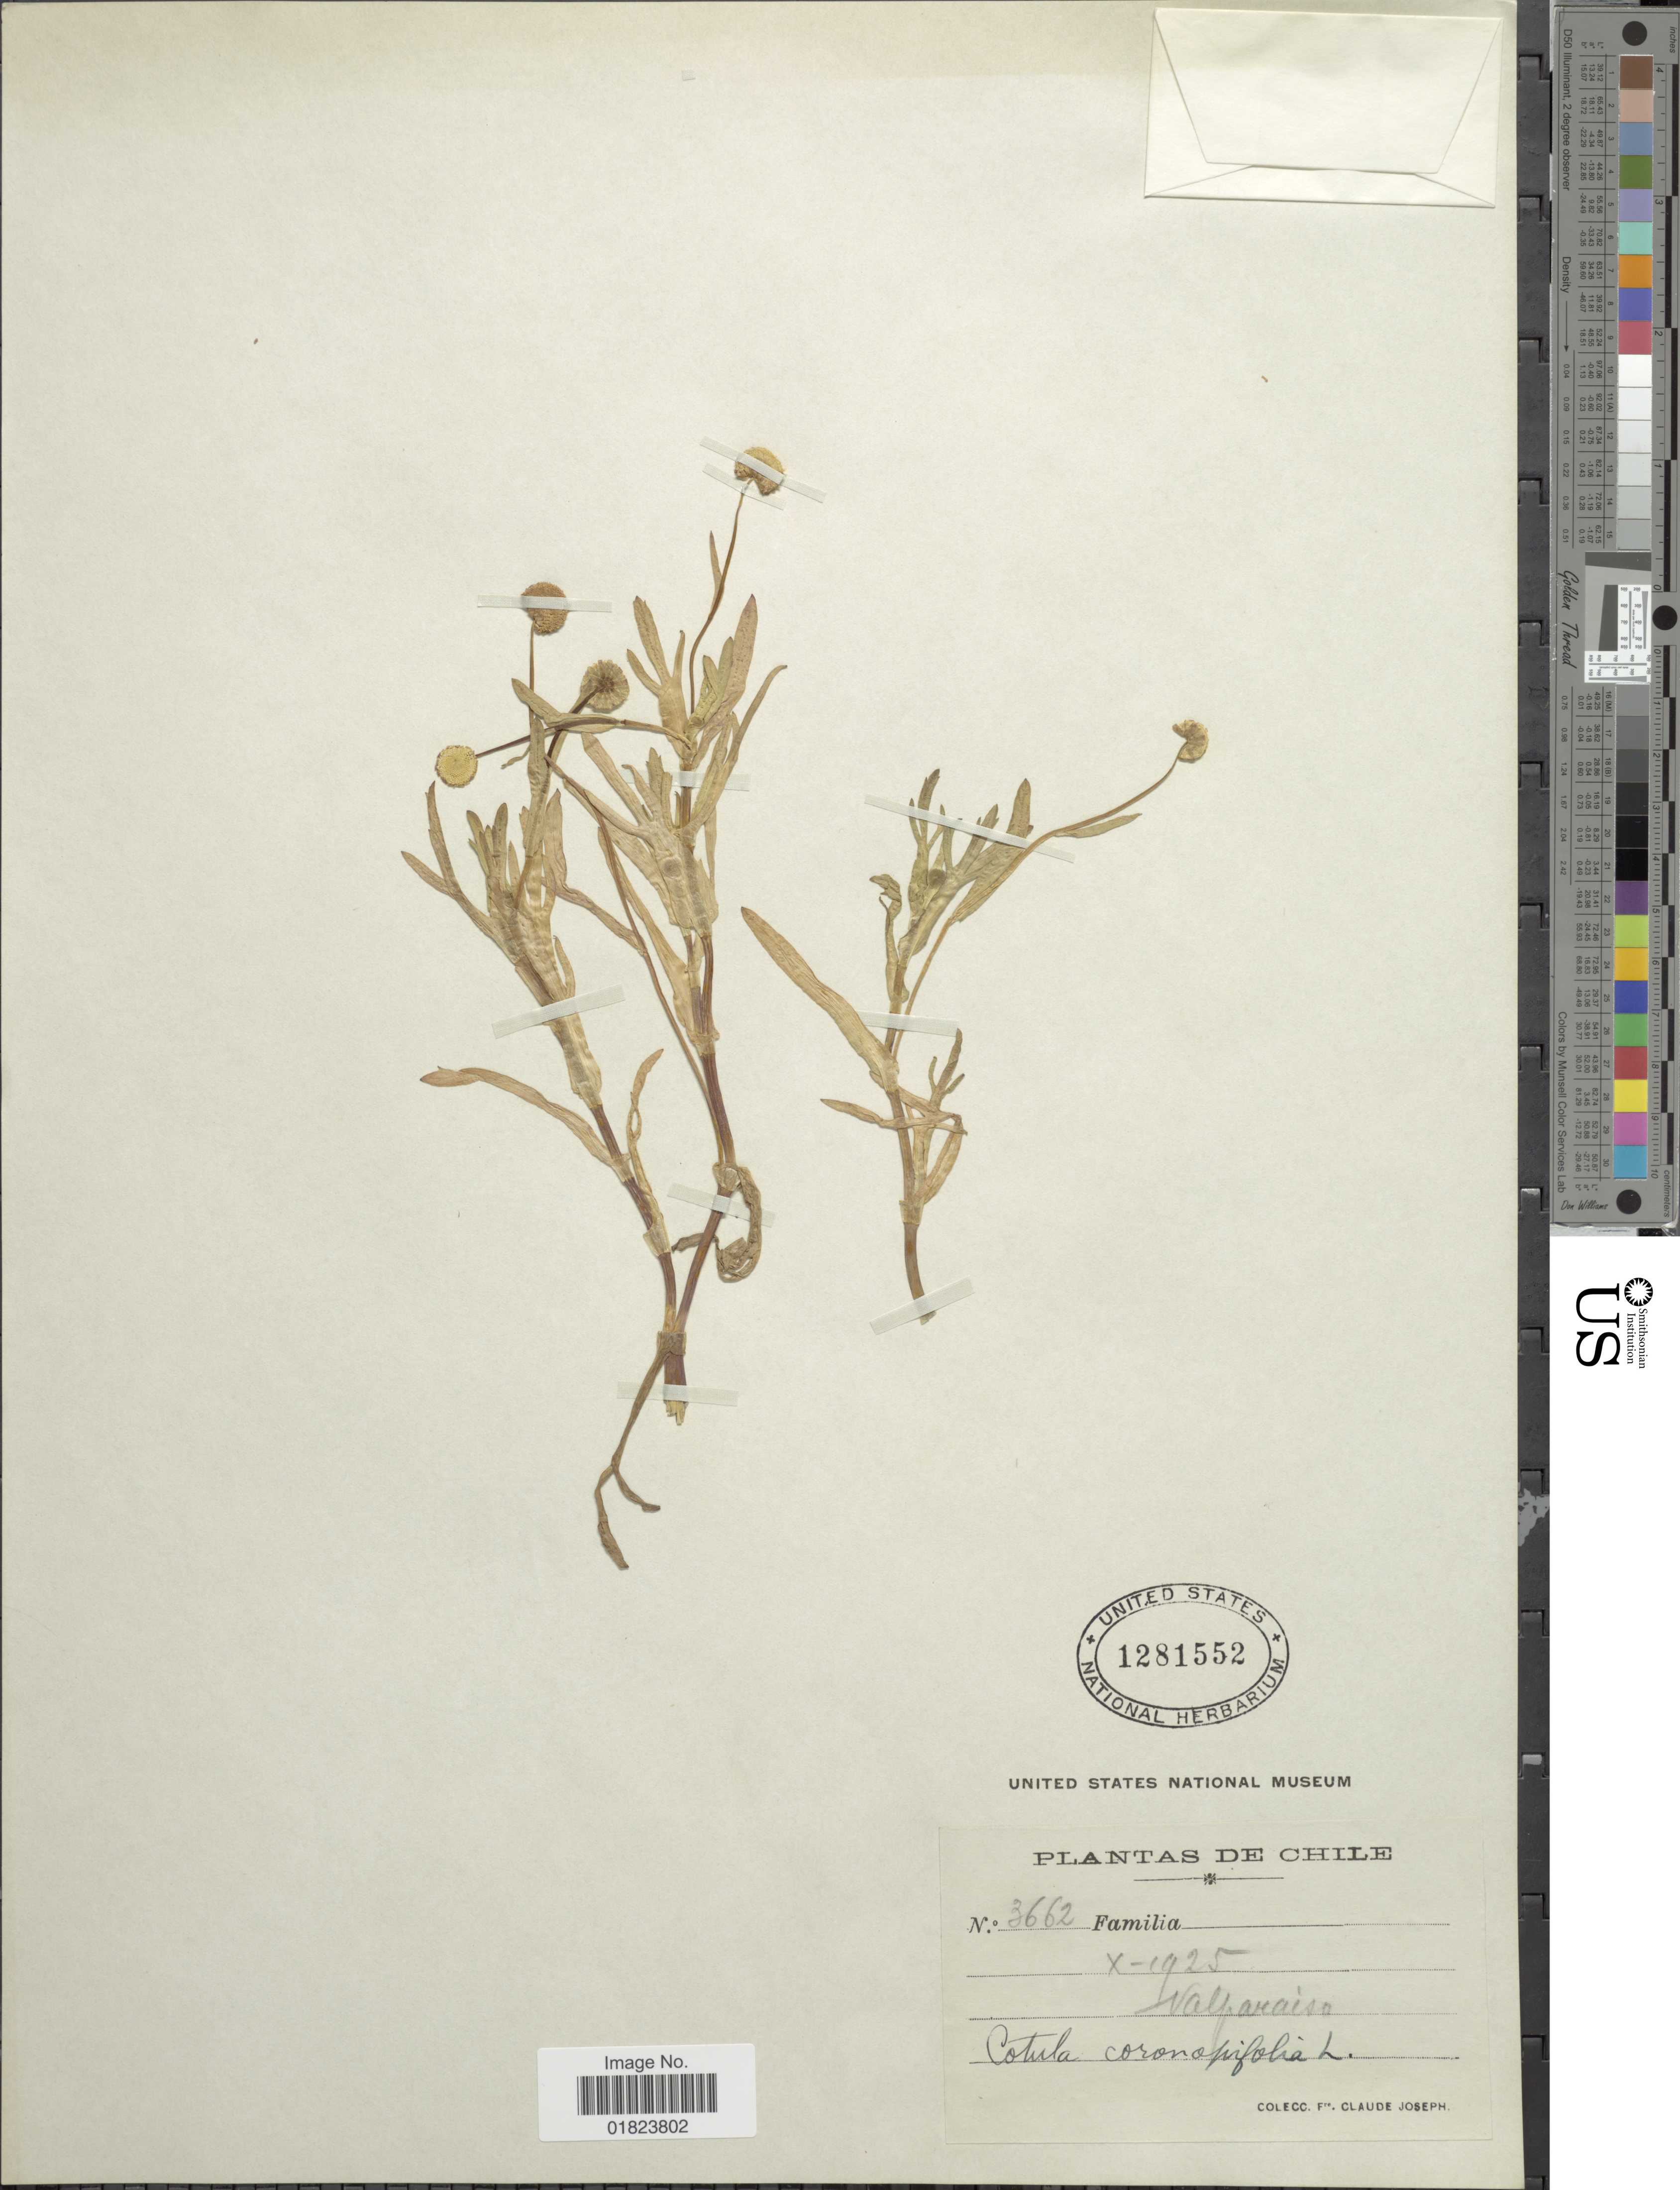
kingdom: Plantae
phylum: Tracheophyta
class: Magnoliopsida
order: Asterales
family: Asteraceae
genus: Cotula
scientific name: Cotula coronopifolia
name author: L.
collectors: Bro. Claude-Joseph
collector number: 3662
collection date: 1925-10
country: Chile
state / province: Valparaíso (V)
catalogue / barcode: US 1281552